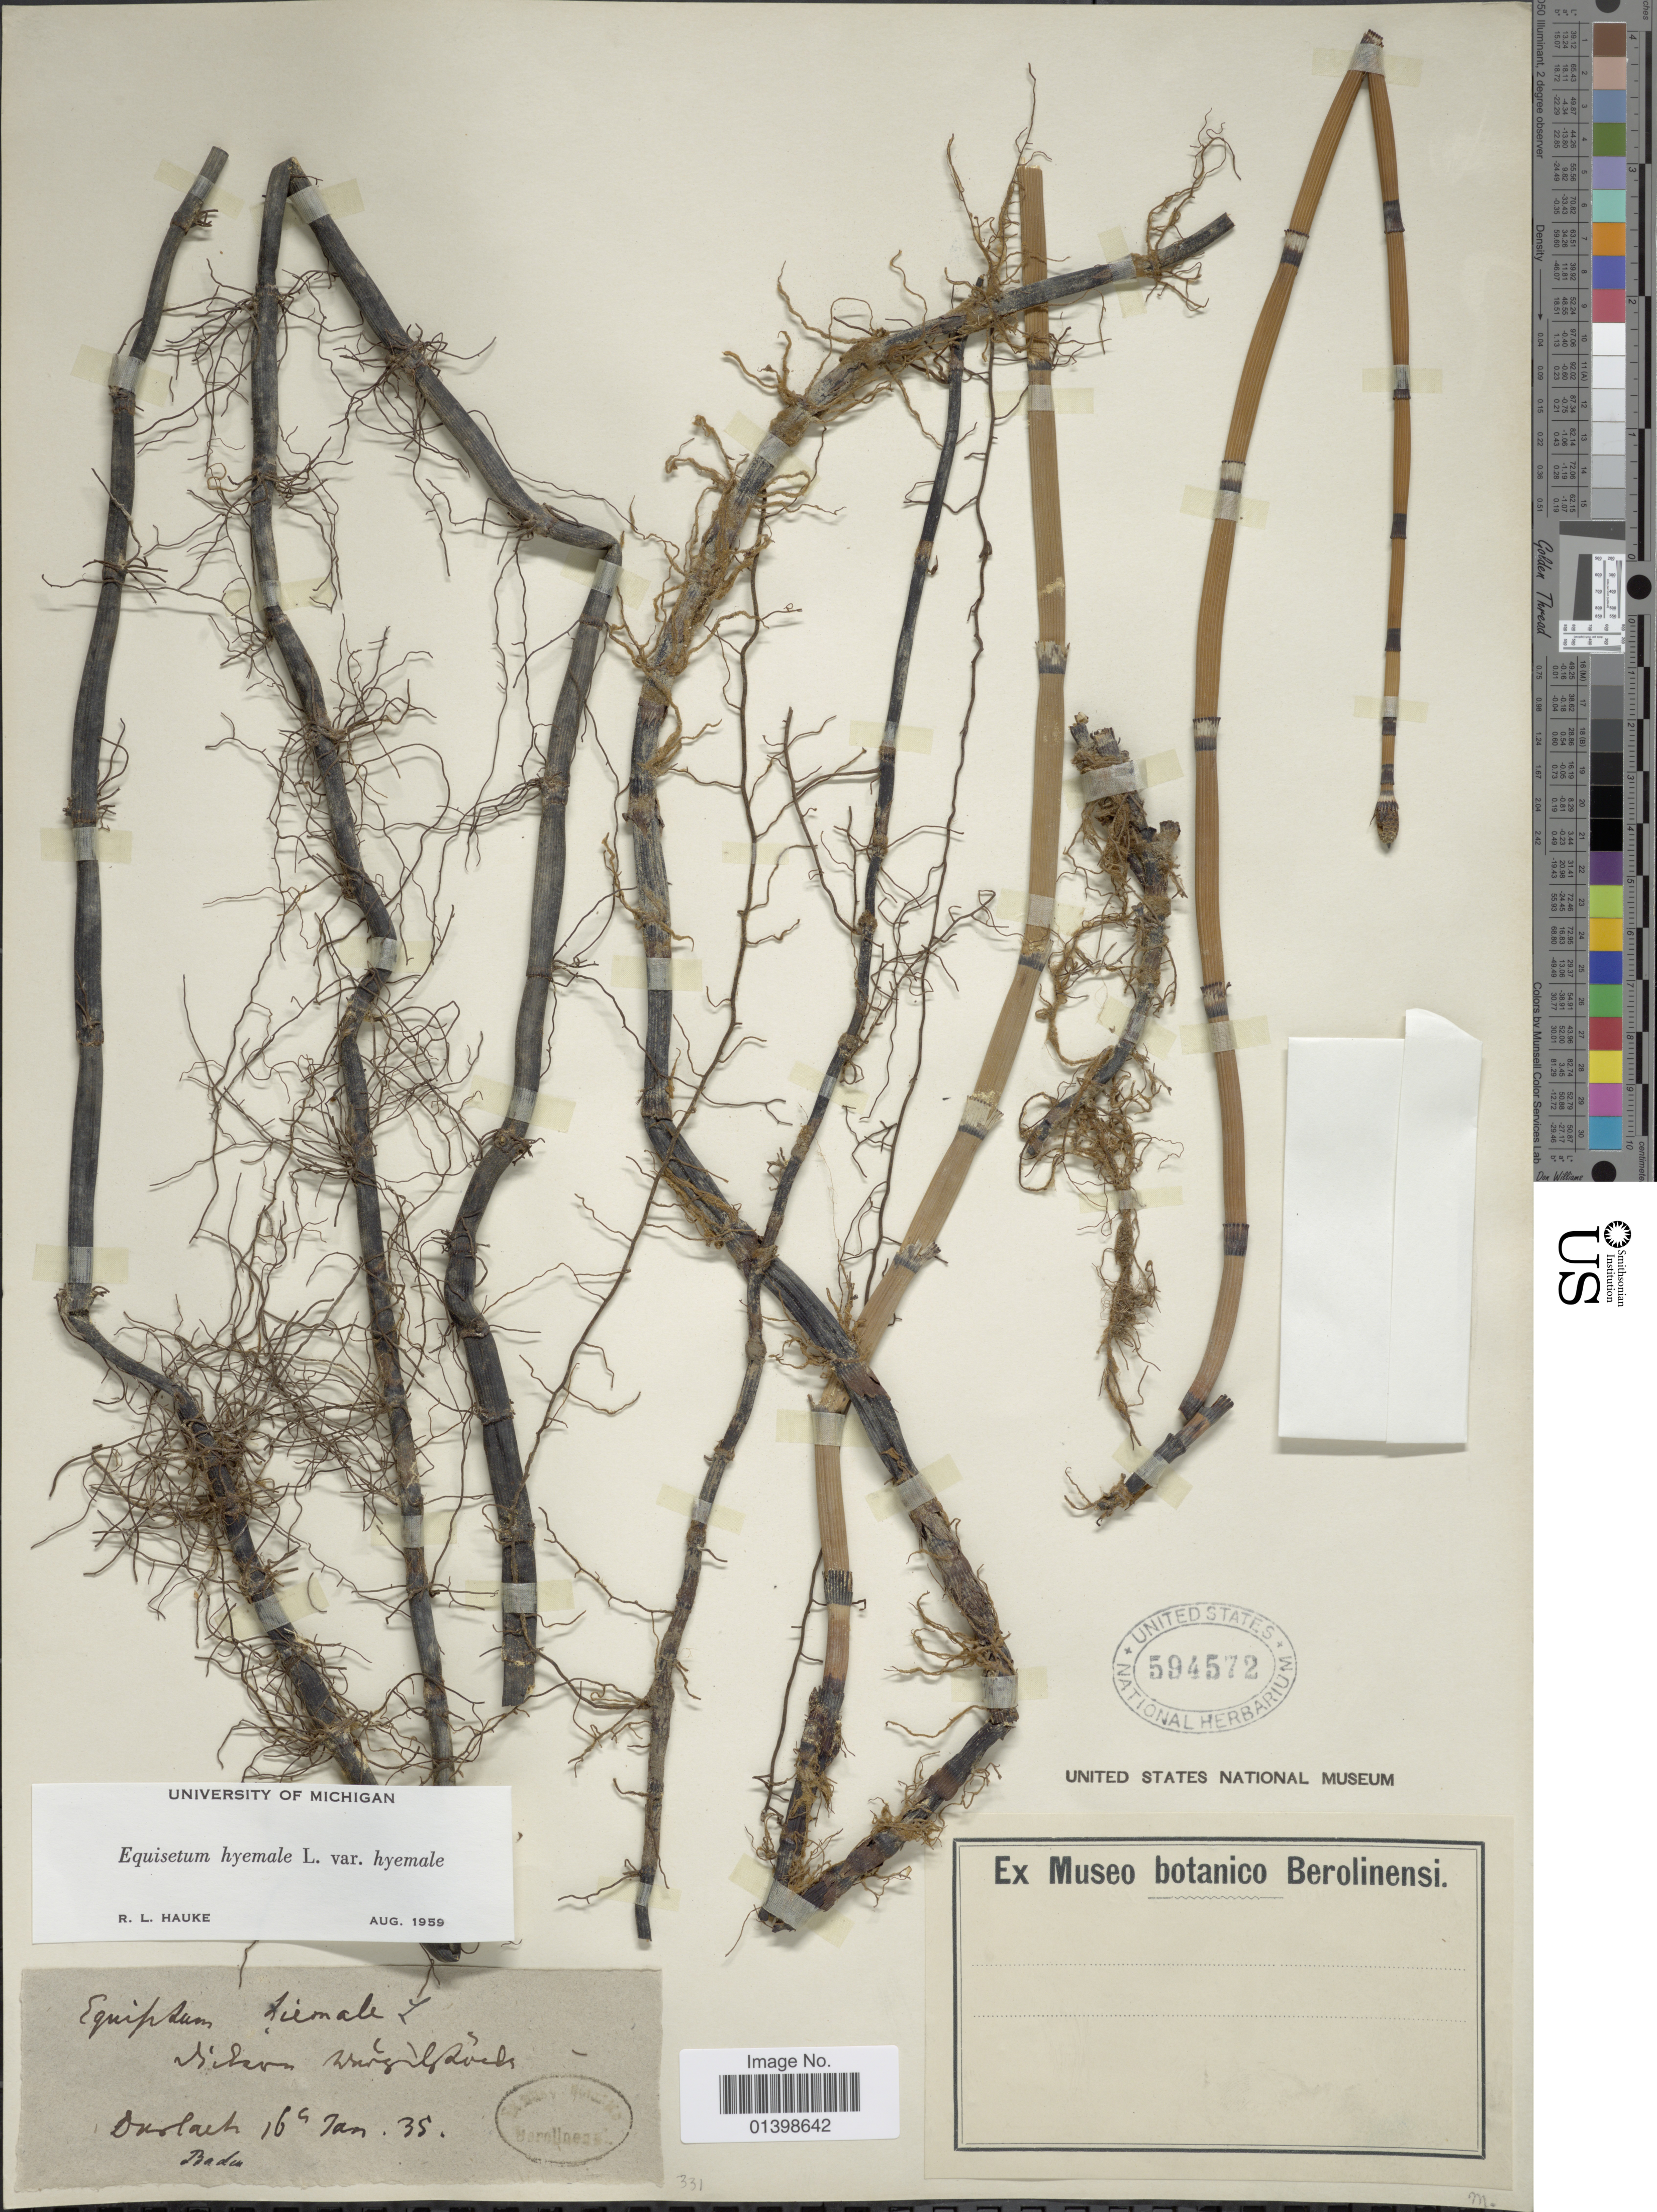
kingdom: Plantae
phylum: Tracheophyta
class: Polypodiopsida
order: Equisetales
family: Equisetaceae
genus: Equisetum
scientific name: Equisetum hyemale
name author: L.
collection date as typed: Transcribed d/m/y: 16/1/35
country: Germany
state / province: Baden-württemberg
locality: Baden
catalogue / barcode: US 594572